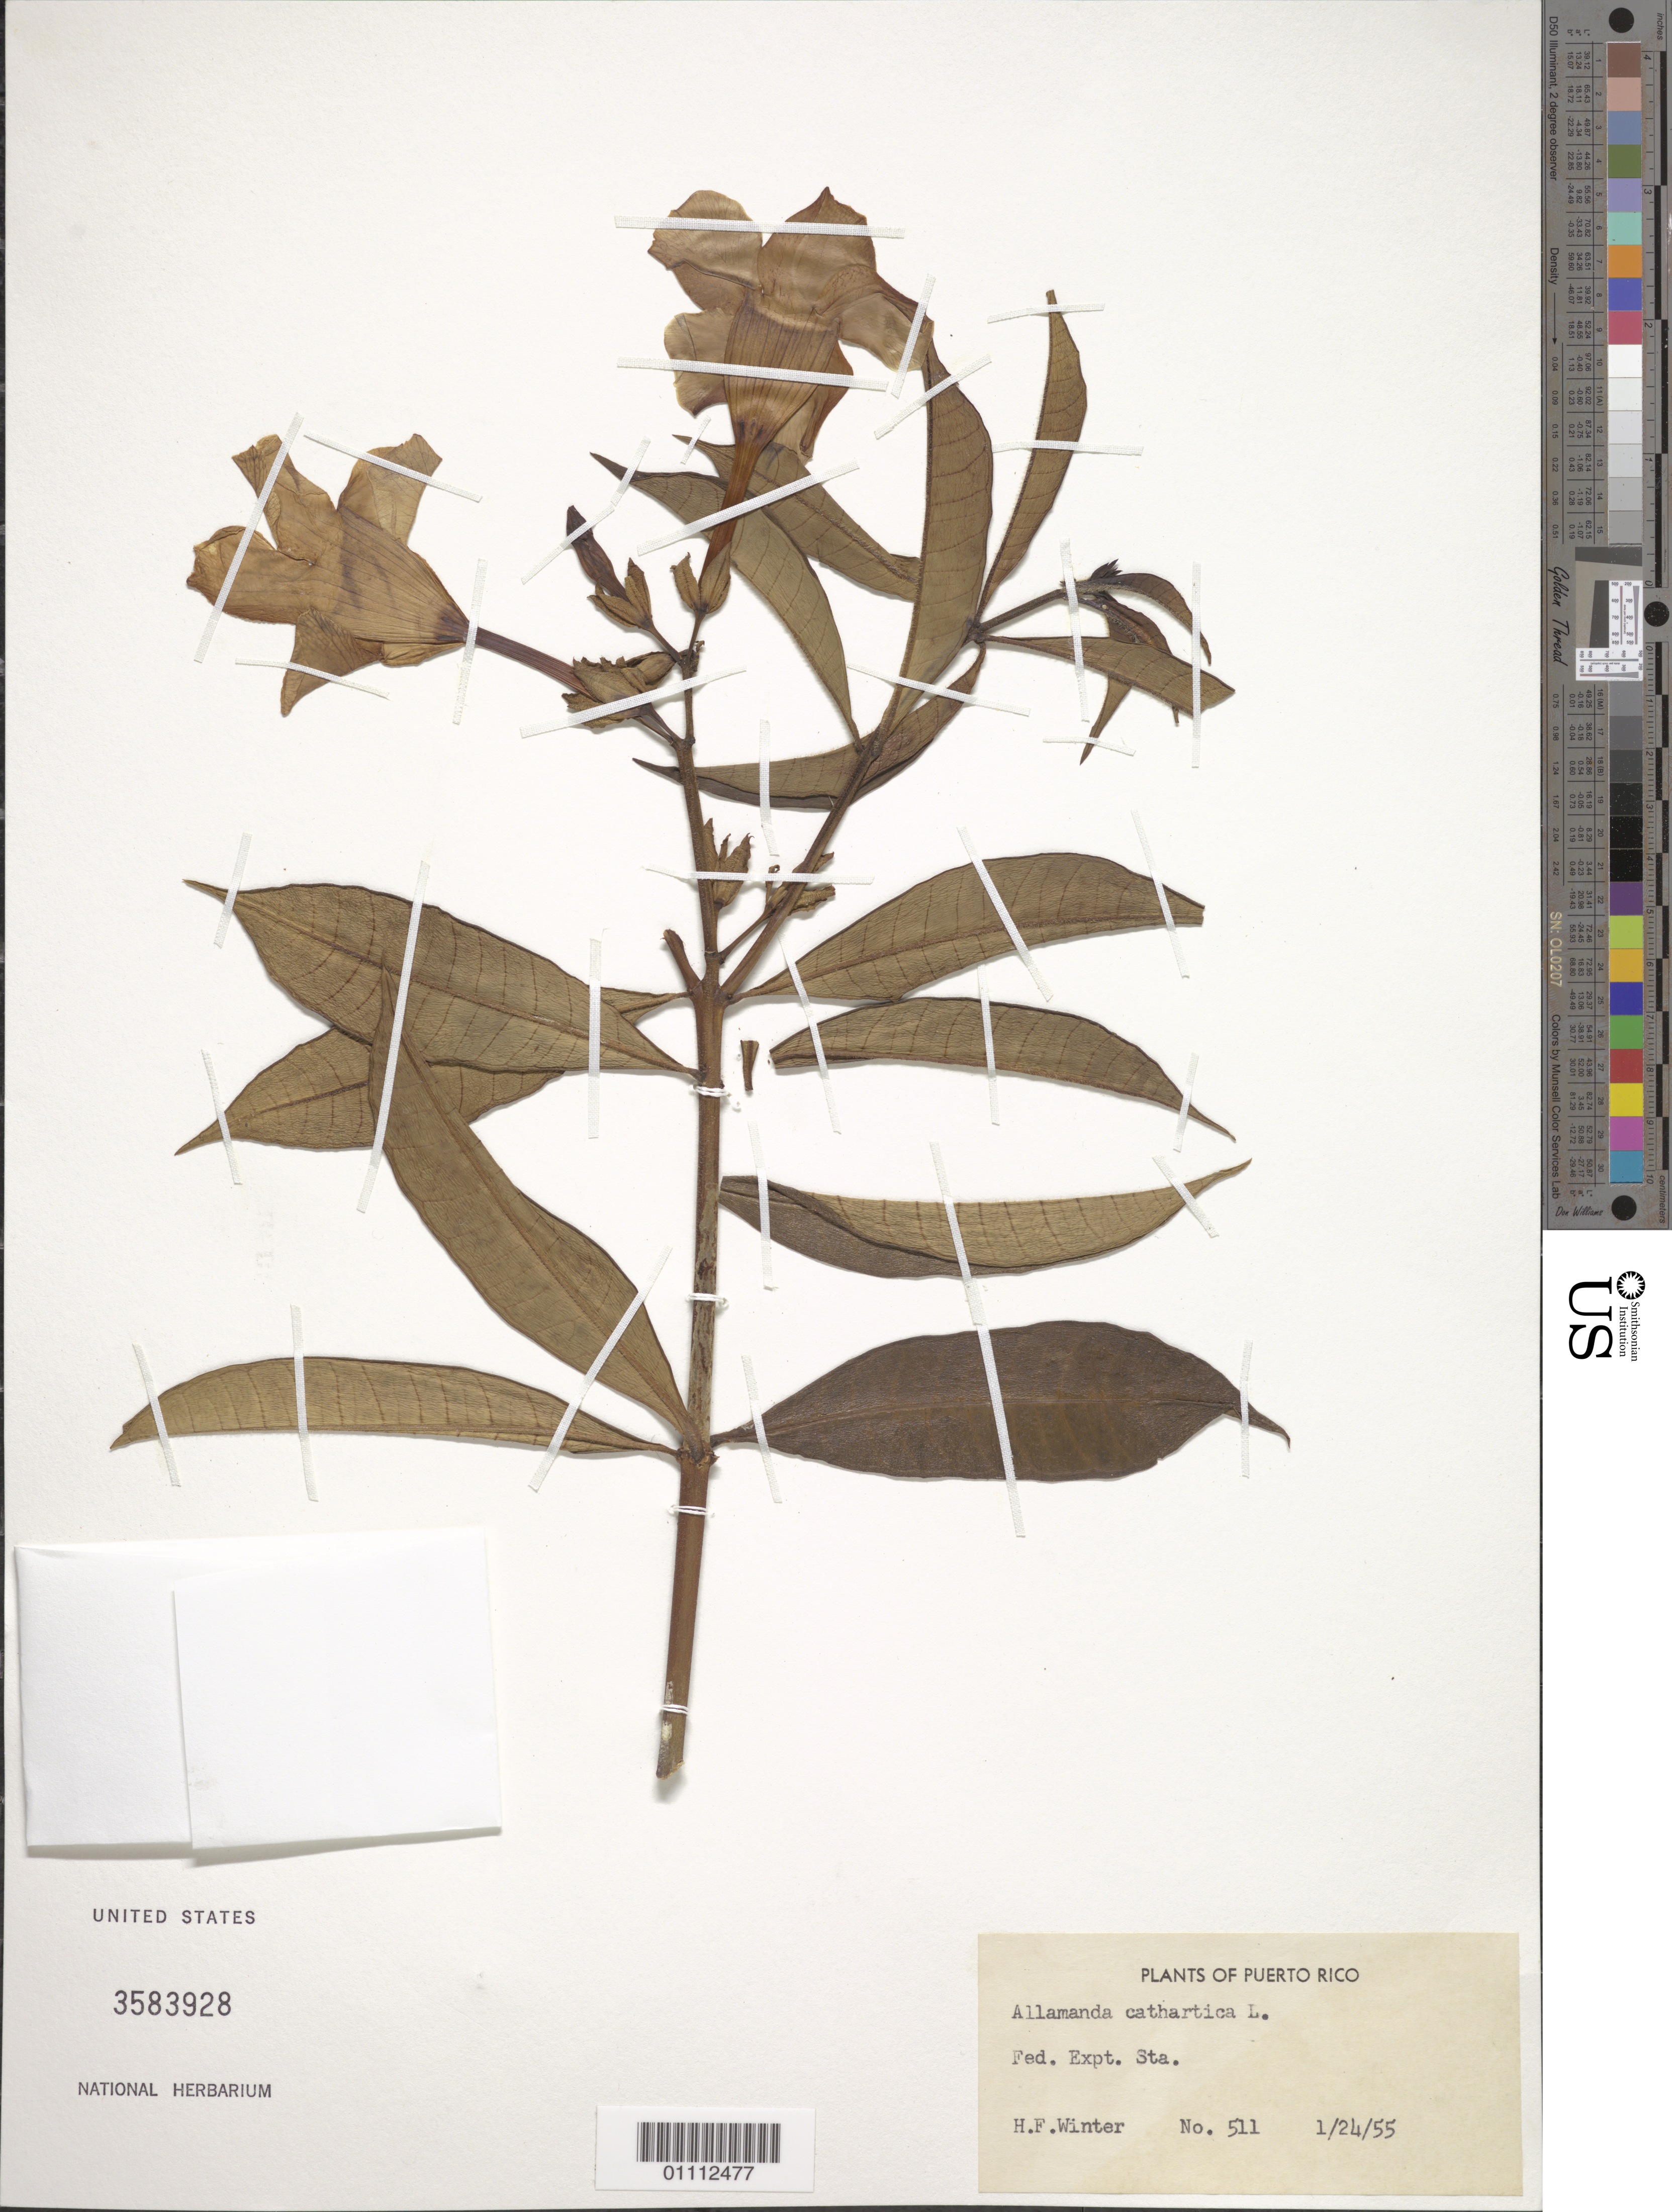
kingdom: Plantae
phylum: Tracheophyta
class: Magnoliopsida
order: Gentianales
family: Apocynaceae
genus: Allamanda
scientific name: Allamanda cathartica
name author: L.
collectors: H. Winters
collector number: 511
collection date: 1955-01-24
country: Puerto Rico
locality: Fed. Exp. Station, Mayaguez.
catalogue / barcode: US 3583928